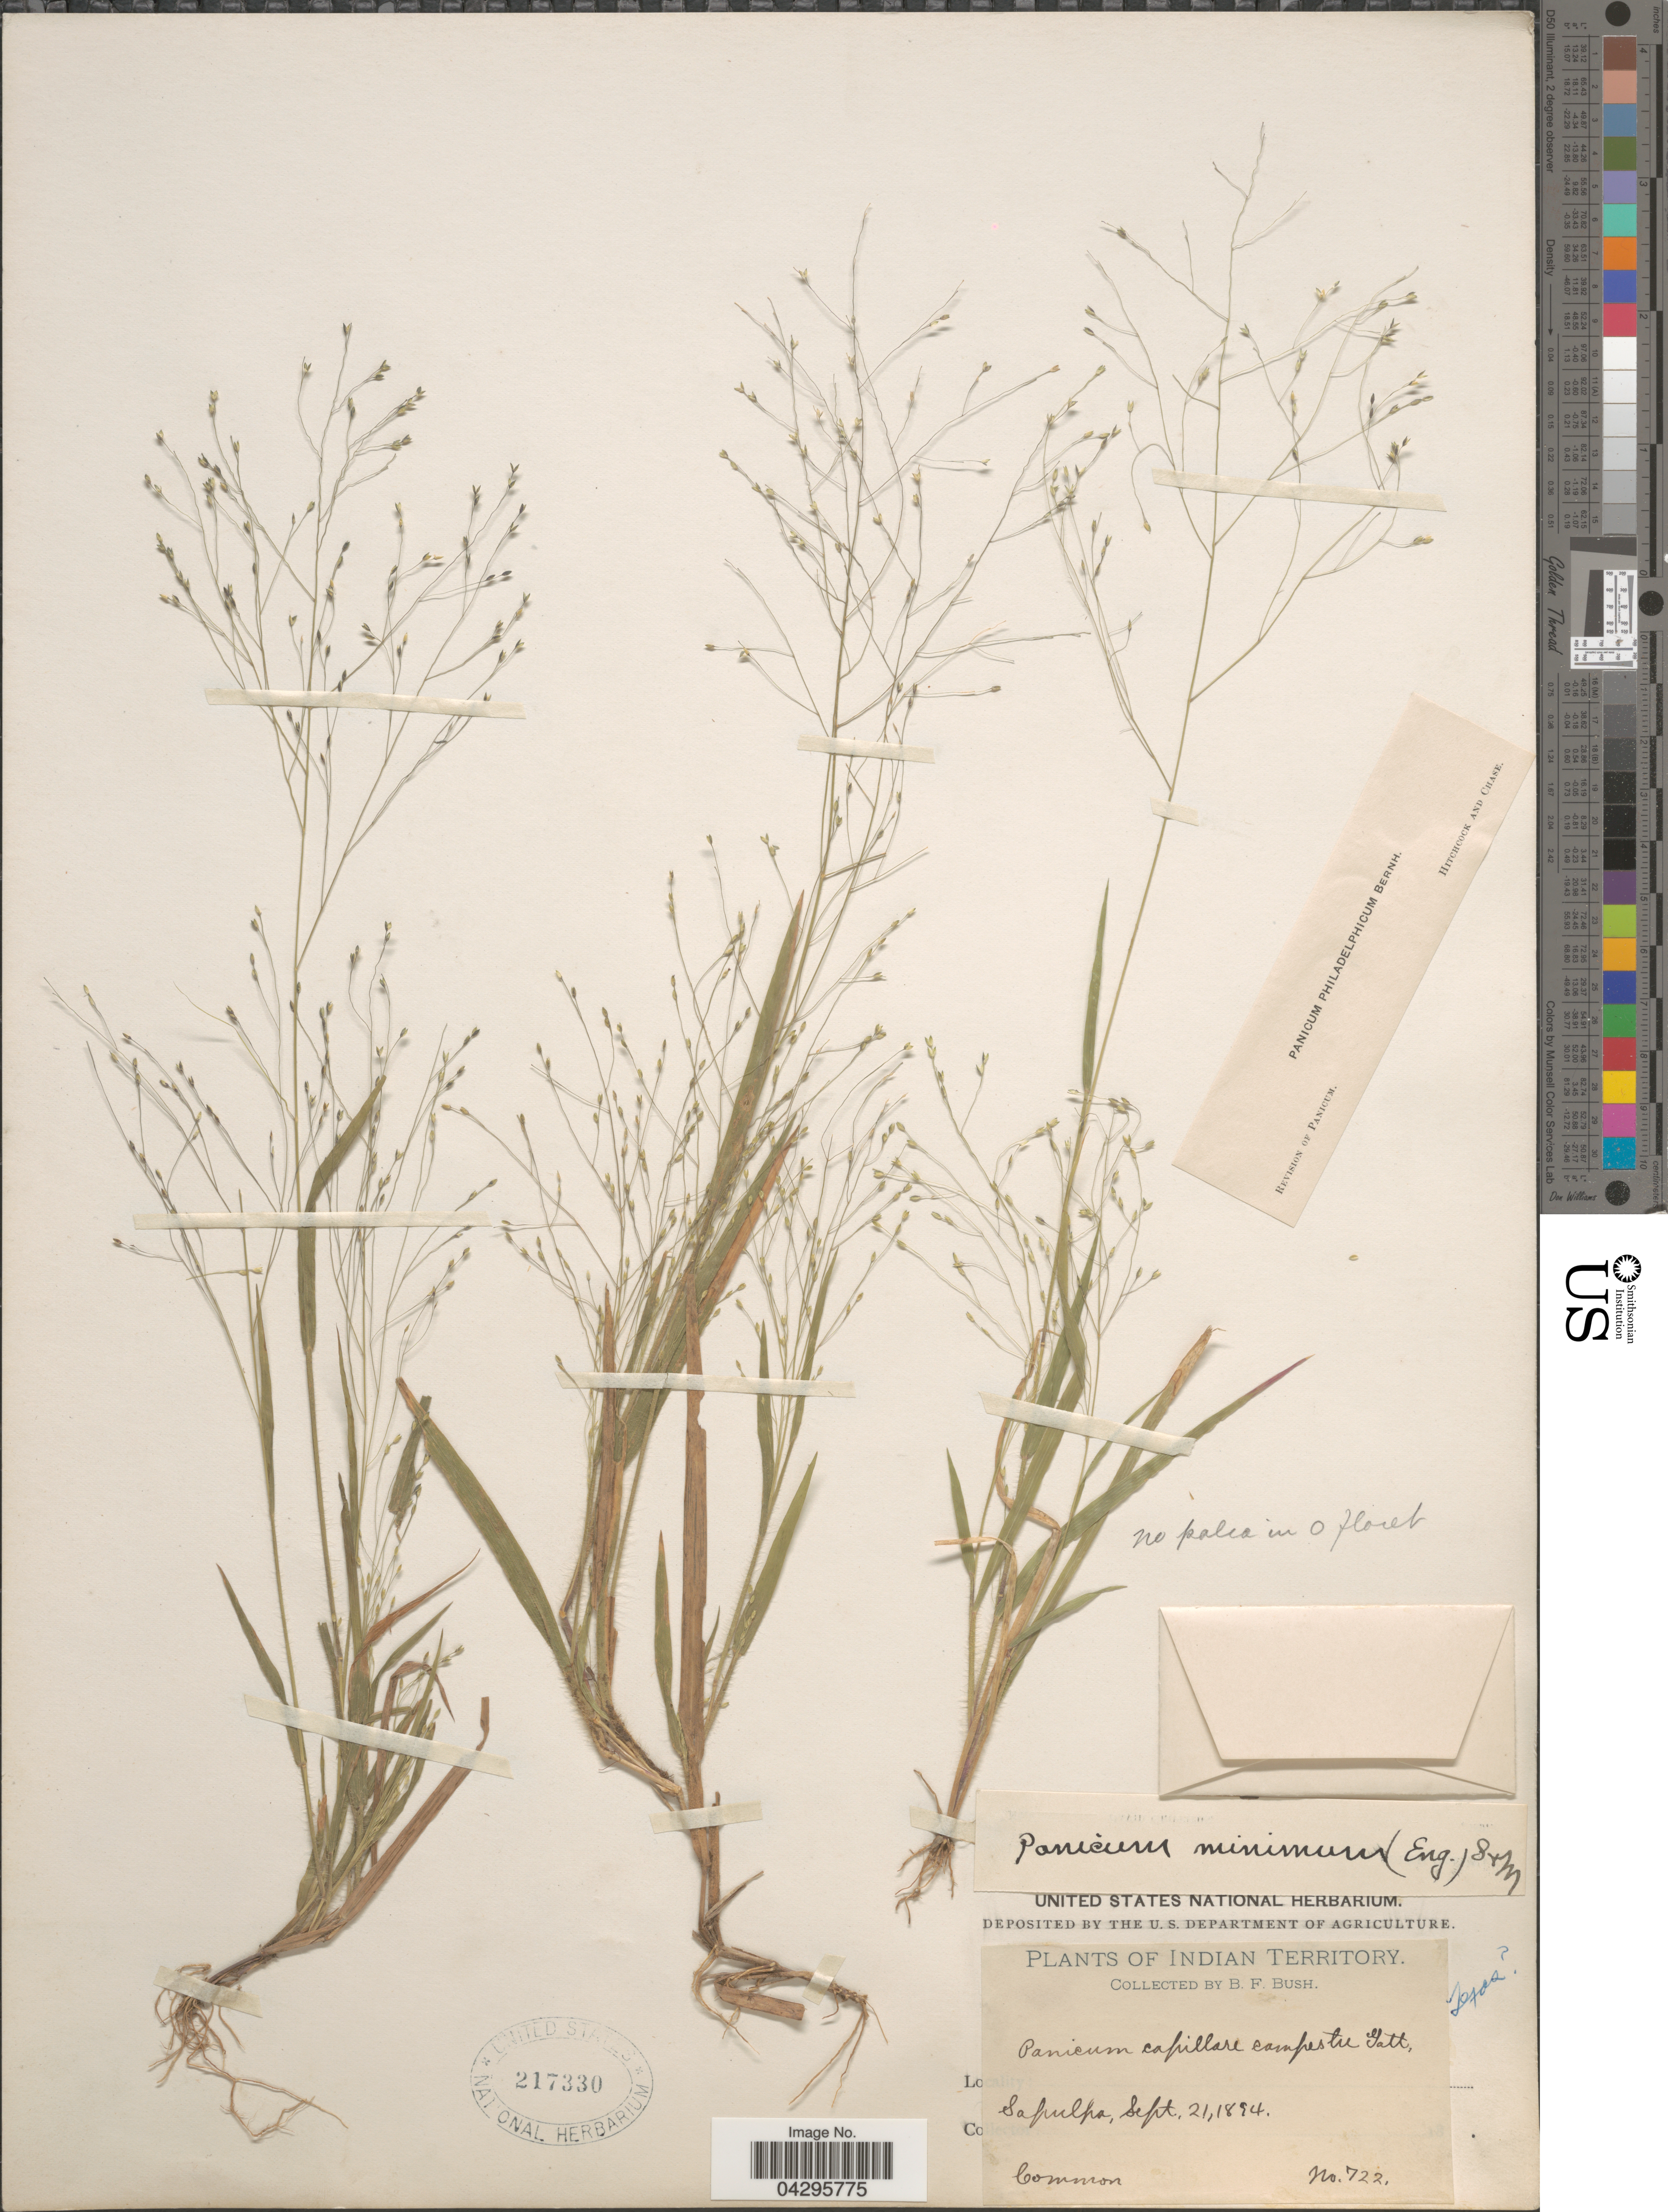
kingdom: Plantae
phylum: Tracheophyta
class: Liliopsida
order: Poales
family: Poaceae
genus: Panicum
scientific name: Panicum philadelphicum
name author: Bernh. ex Trin.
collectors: B. F. Bush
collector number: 722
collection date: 1894-09-21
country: United States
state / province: Oklahoma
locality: Indian Territory. Sapulpa.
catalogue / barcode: US 217330